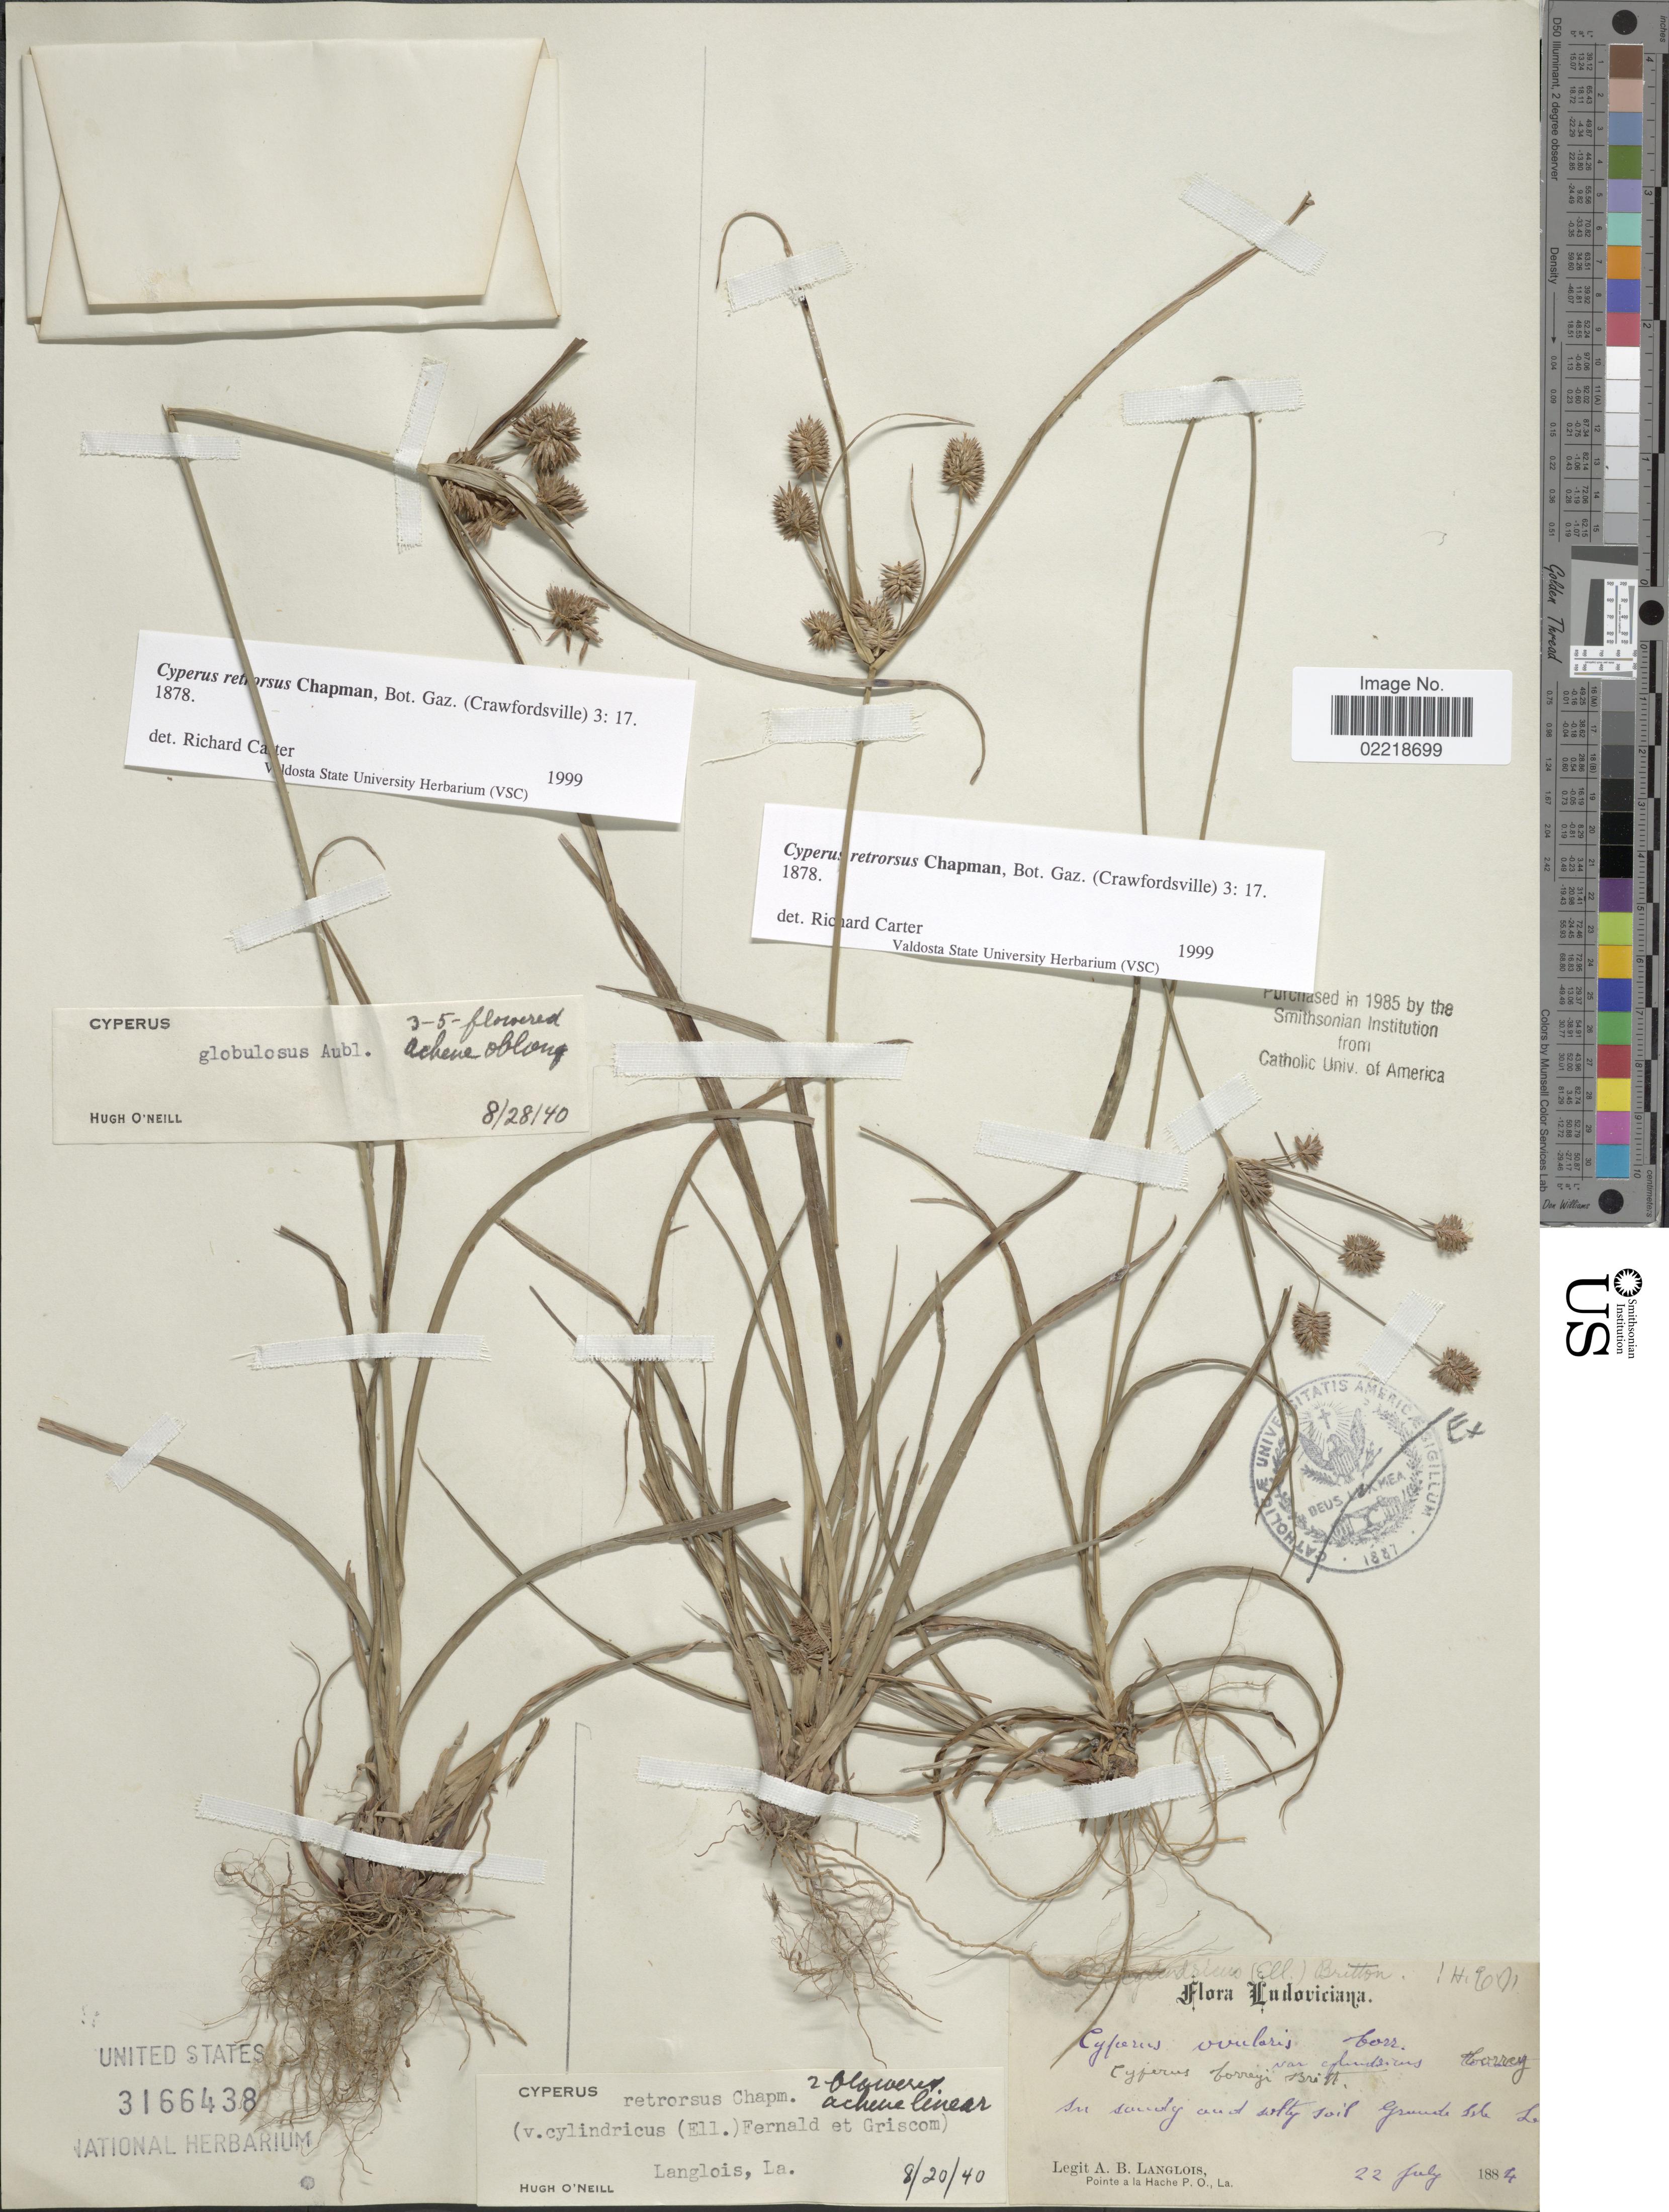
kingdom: Plantae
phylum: Tracheophyta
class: Liliopsida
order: Poales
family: Cyperaceae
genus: Cyperus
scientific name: Cyperus retrorsus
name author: Chapm.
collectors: A. Langlois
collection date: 1884-07-22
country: United States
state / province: Louisiana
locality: Grande Isle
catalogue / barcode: US 3166438